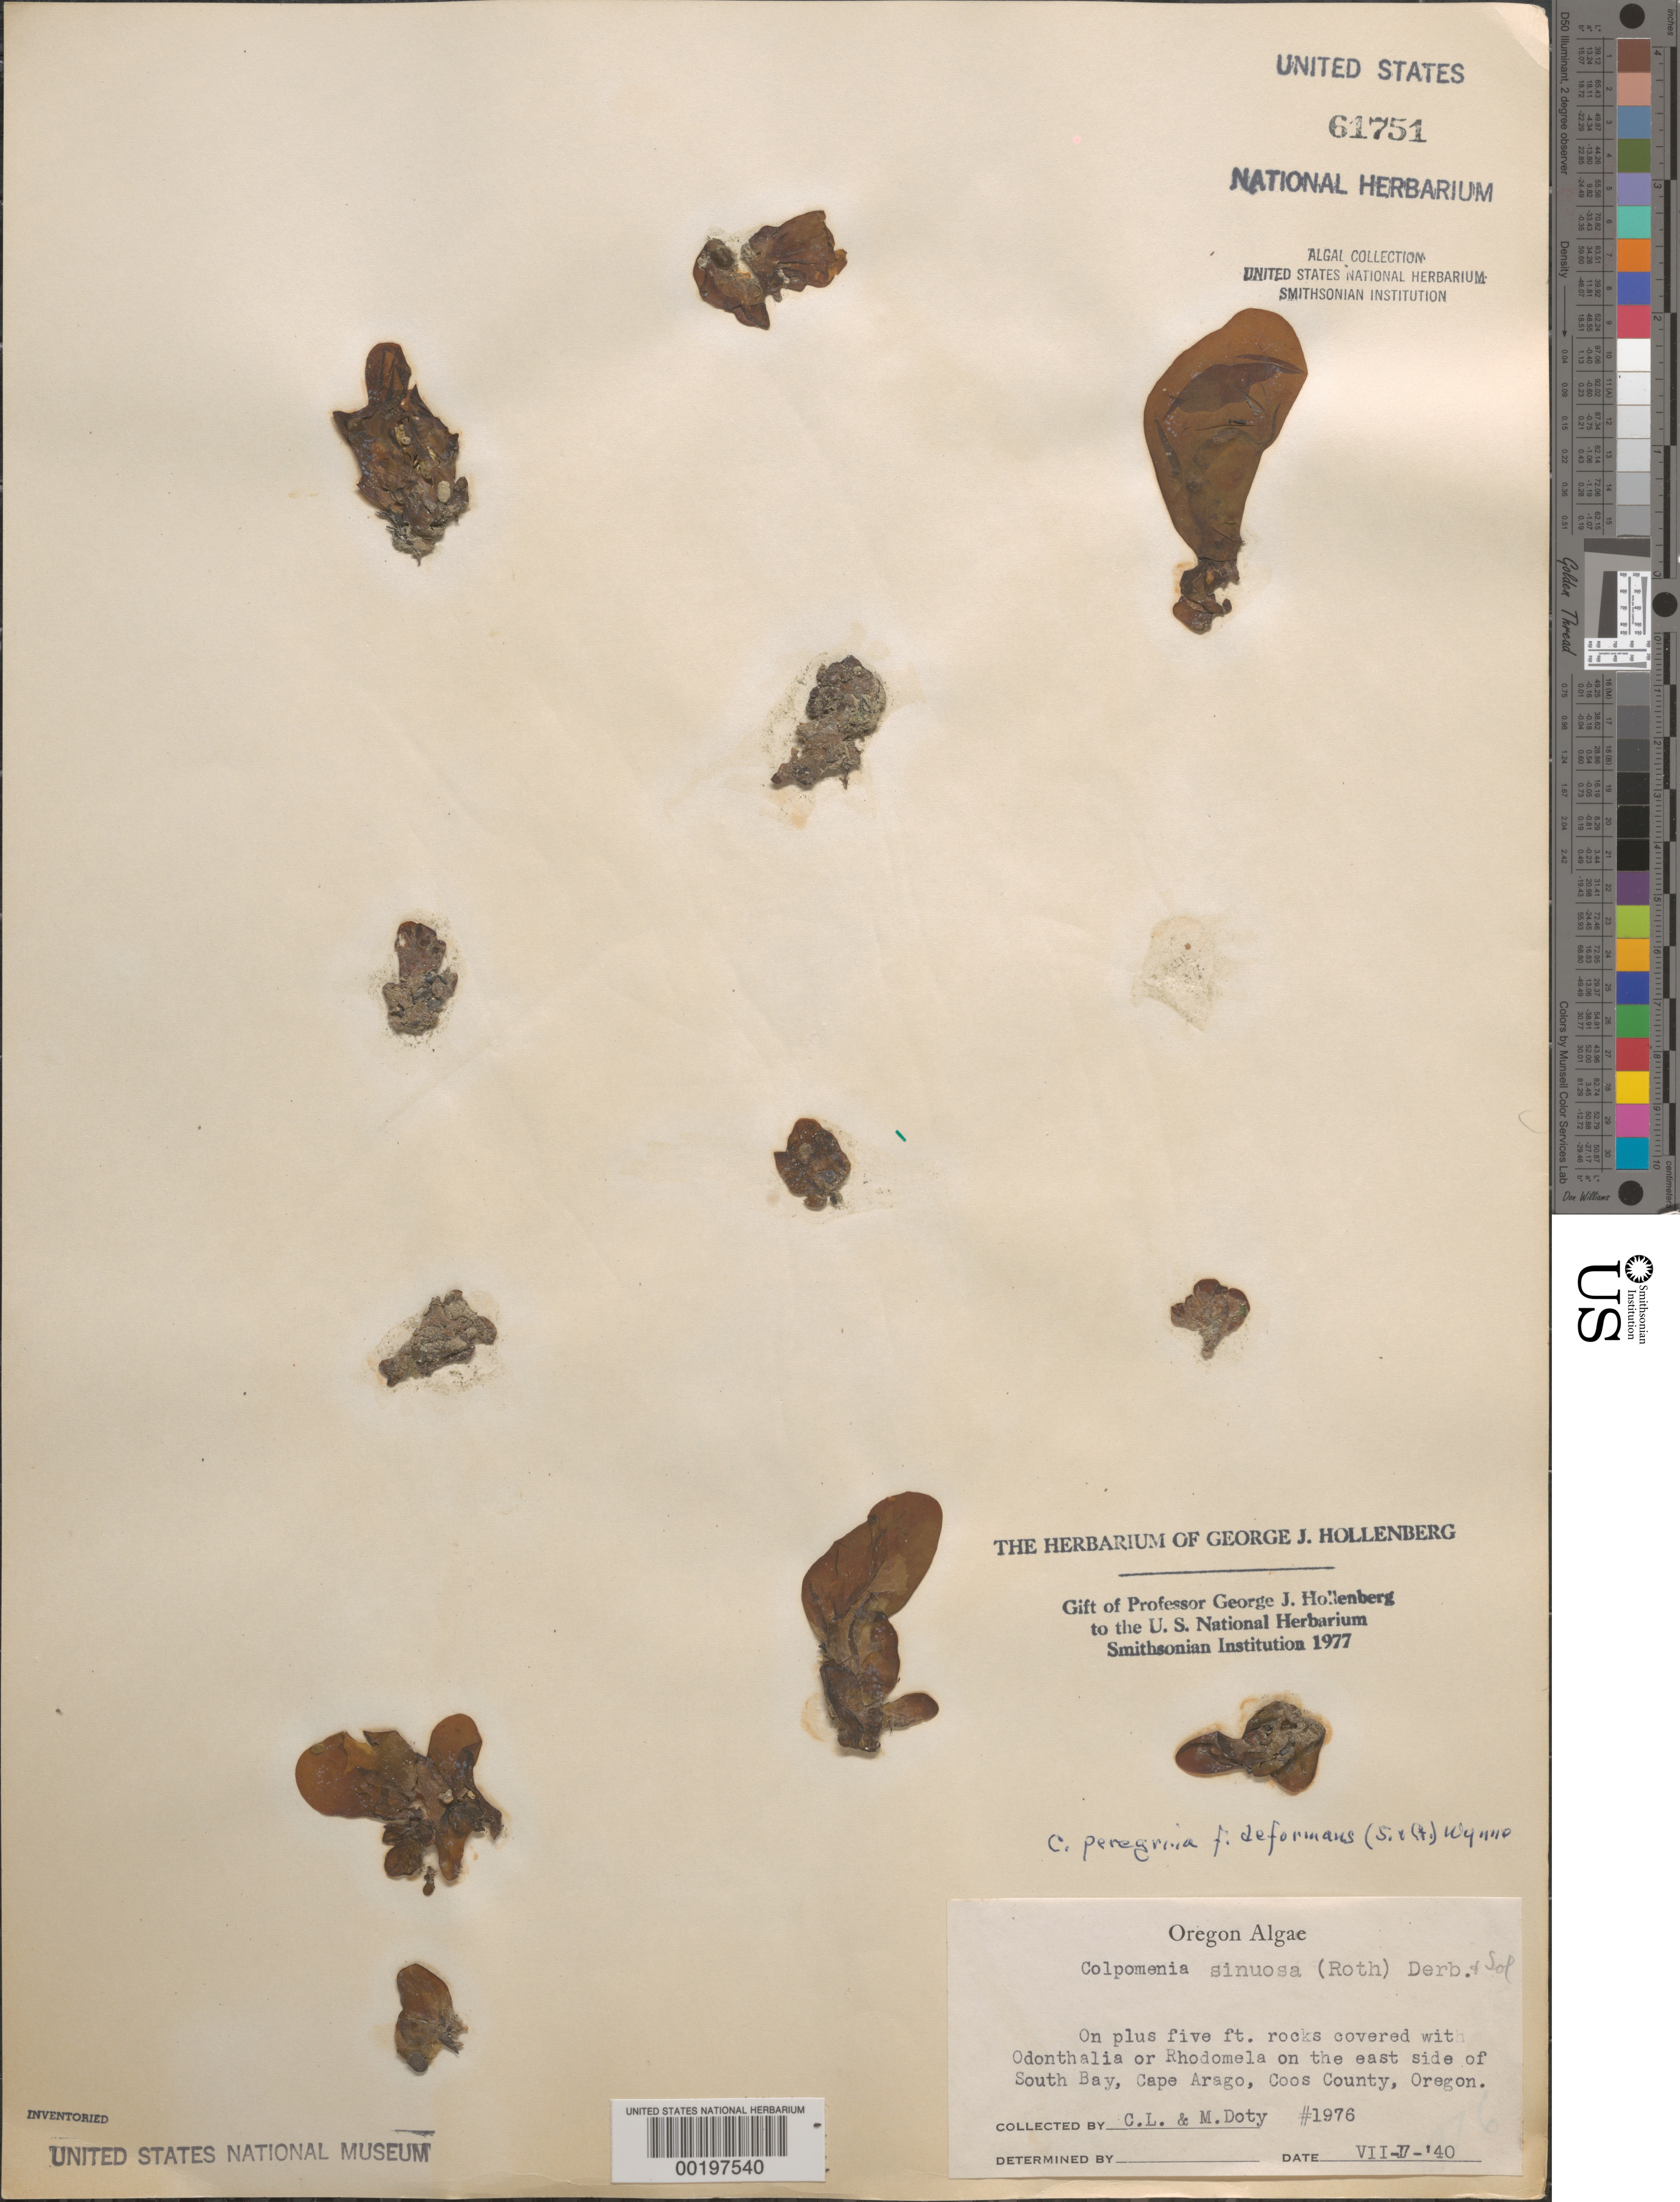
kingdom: Chromista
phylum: Ochrophyta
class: Phaeophyceae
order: Scytosiphonales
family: Scytosiphonaceae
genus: Colpomenia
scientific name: Colpomenia peregrina f. deformans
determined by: Hollenberg, George J.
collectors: M. S. Doty & C. L. Doty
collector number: MSD 1976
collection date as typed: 17 Jul 1940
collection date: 1940-07-17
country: United States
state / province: Oregon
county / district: Coos County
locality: South Bay, Cape Arago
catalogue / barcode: US 61751